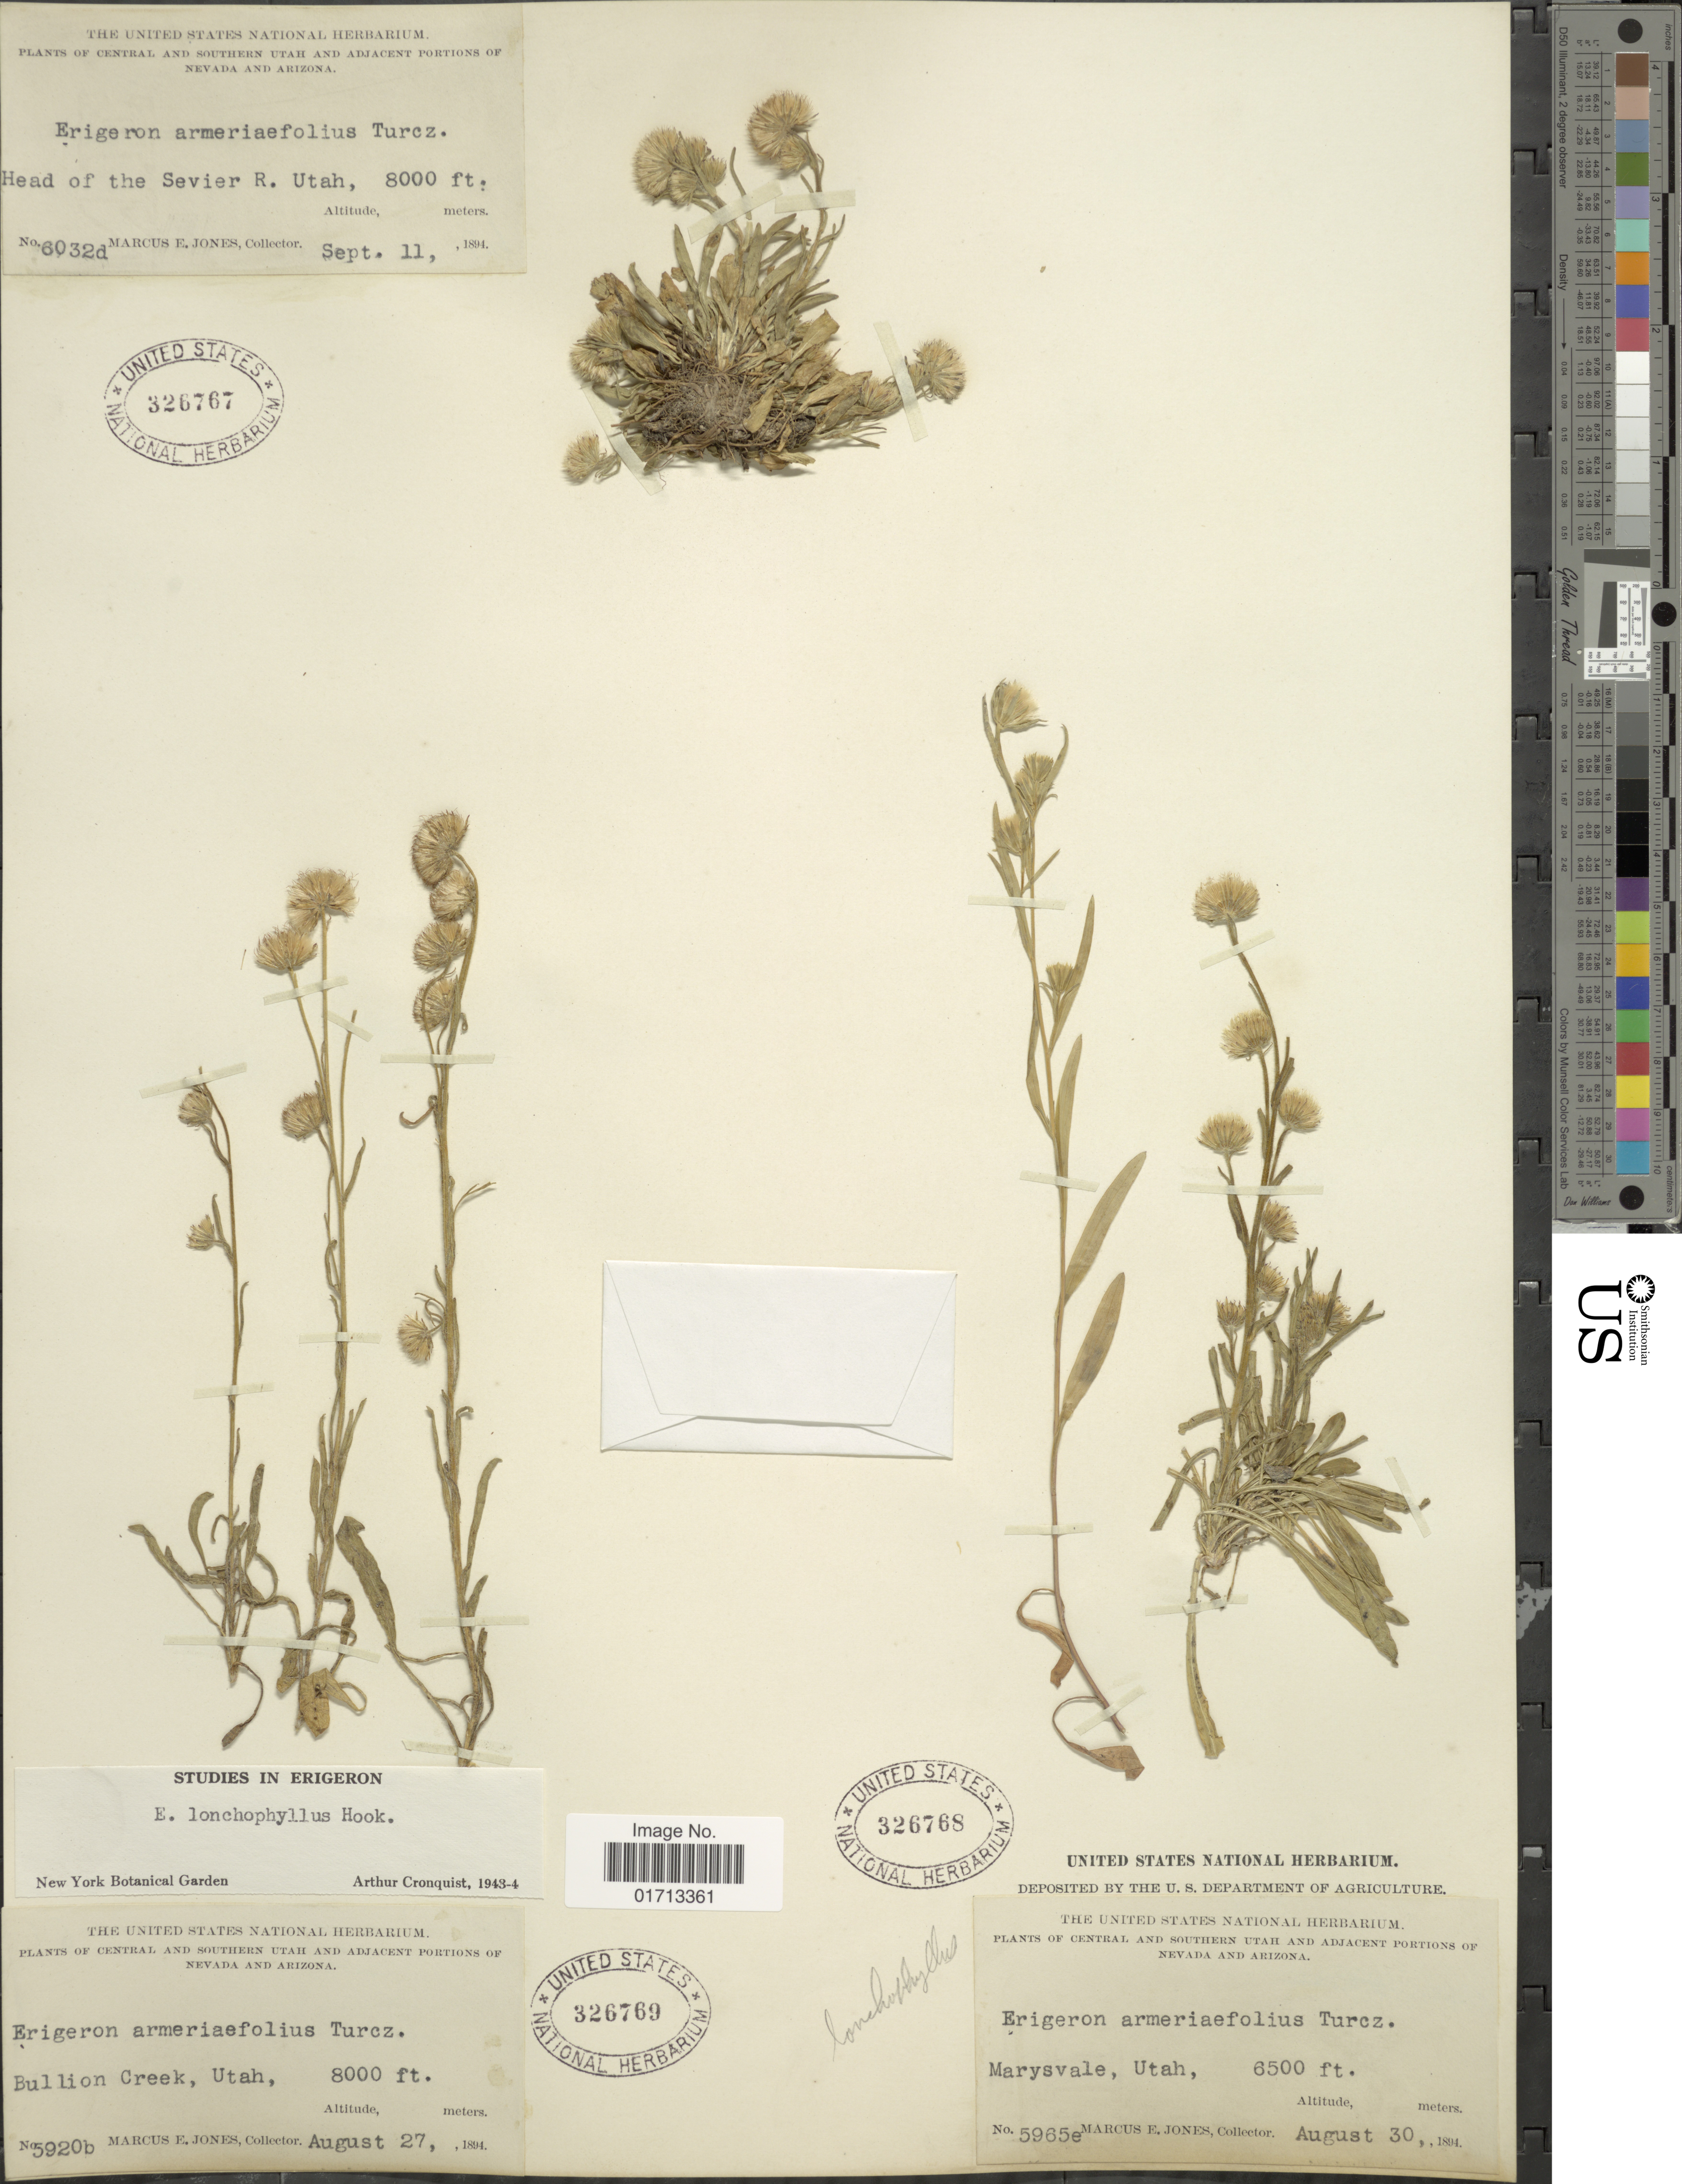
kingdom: Plantae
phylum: Tracheophyta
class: Magnoliopsida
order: Asterales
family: Asteraceae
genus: Erigeron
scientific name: Erigeron lonchophyllus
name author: Hook.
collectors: M. E. Jones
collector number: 6032d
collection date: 1894-09-11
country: United States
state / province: Utah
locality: Central and southern Utah, Head of the Sevier R.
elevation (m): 2438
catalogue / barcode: US 326767